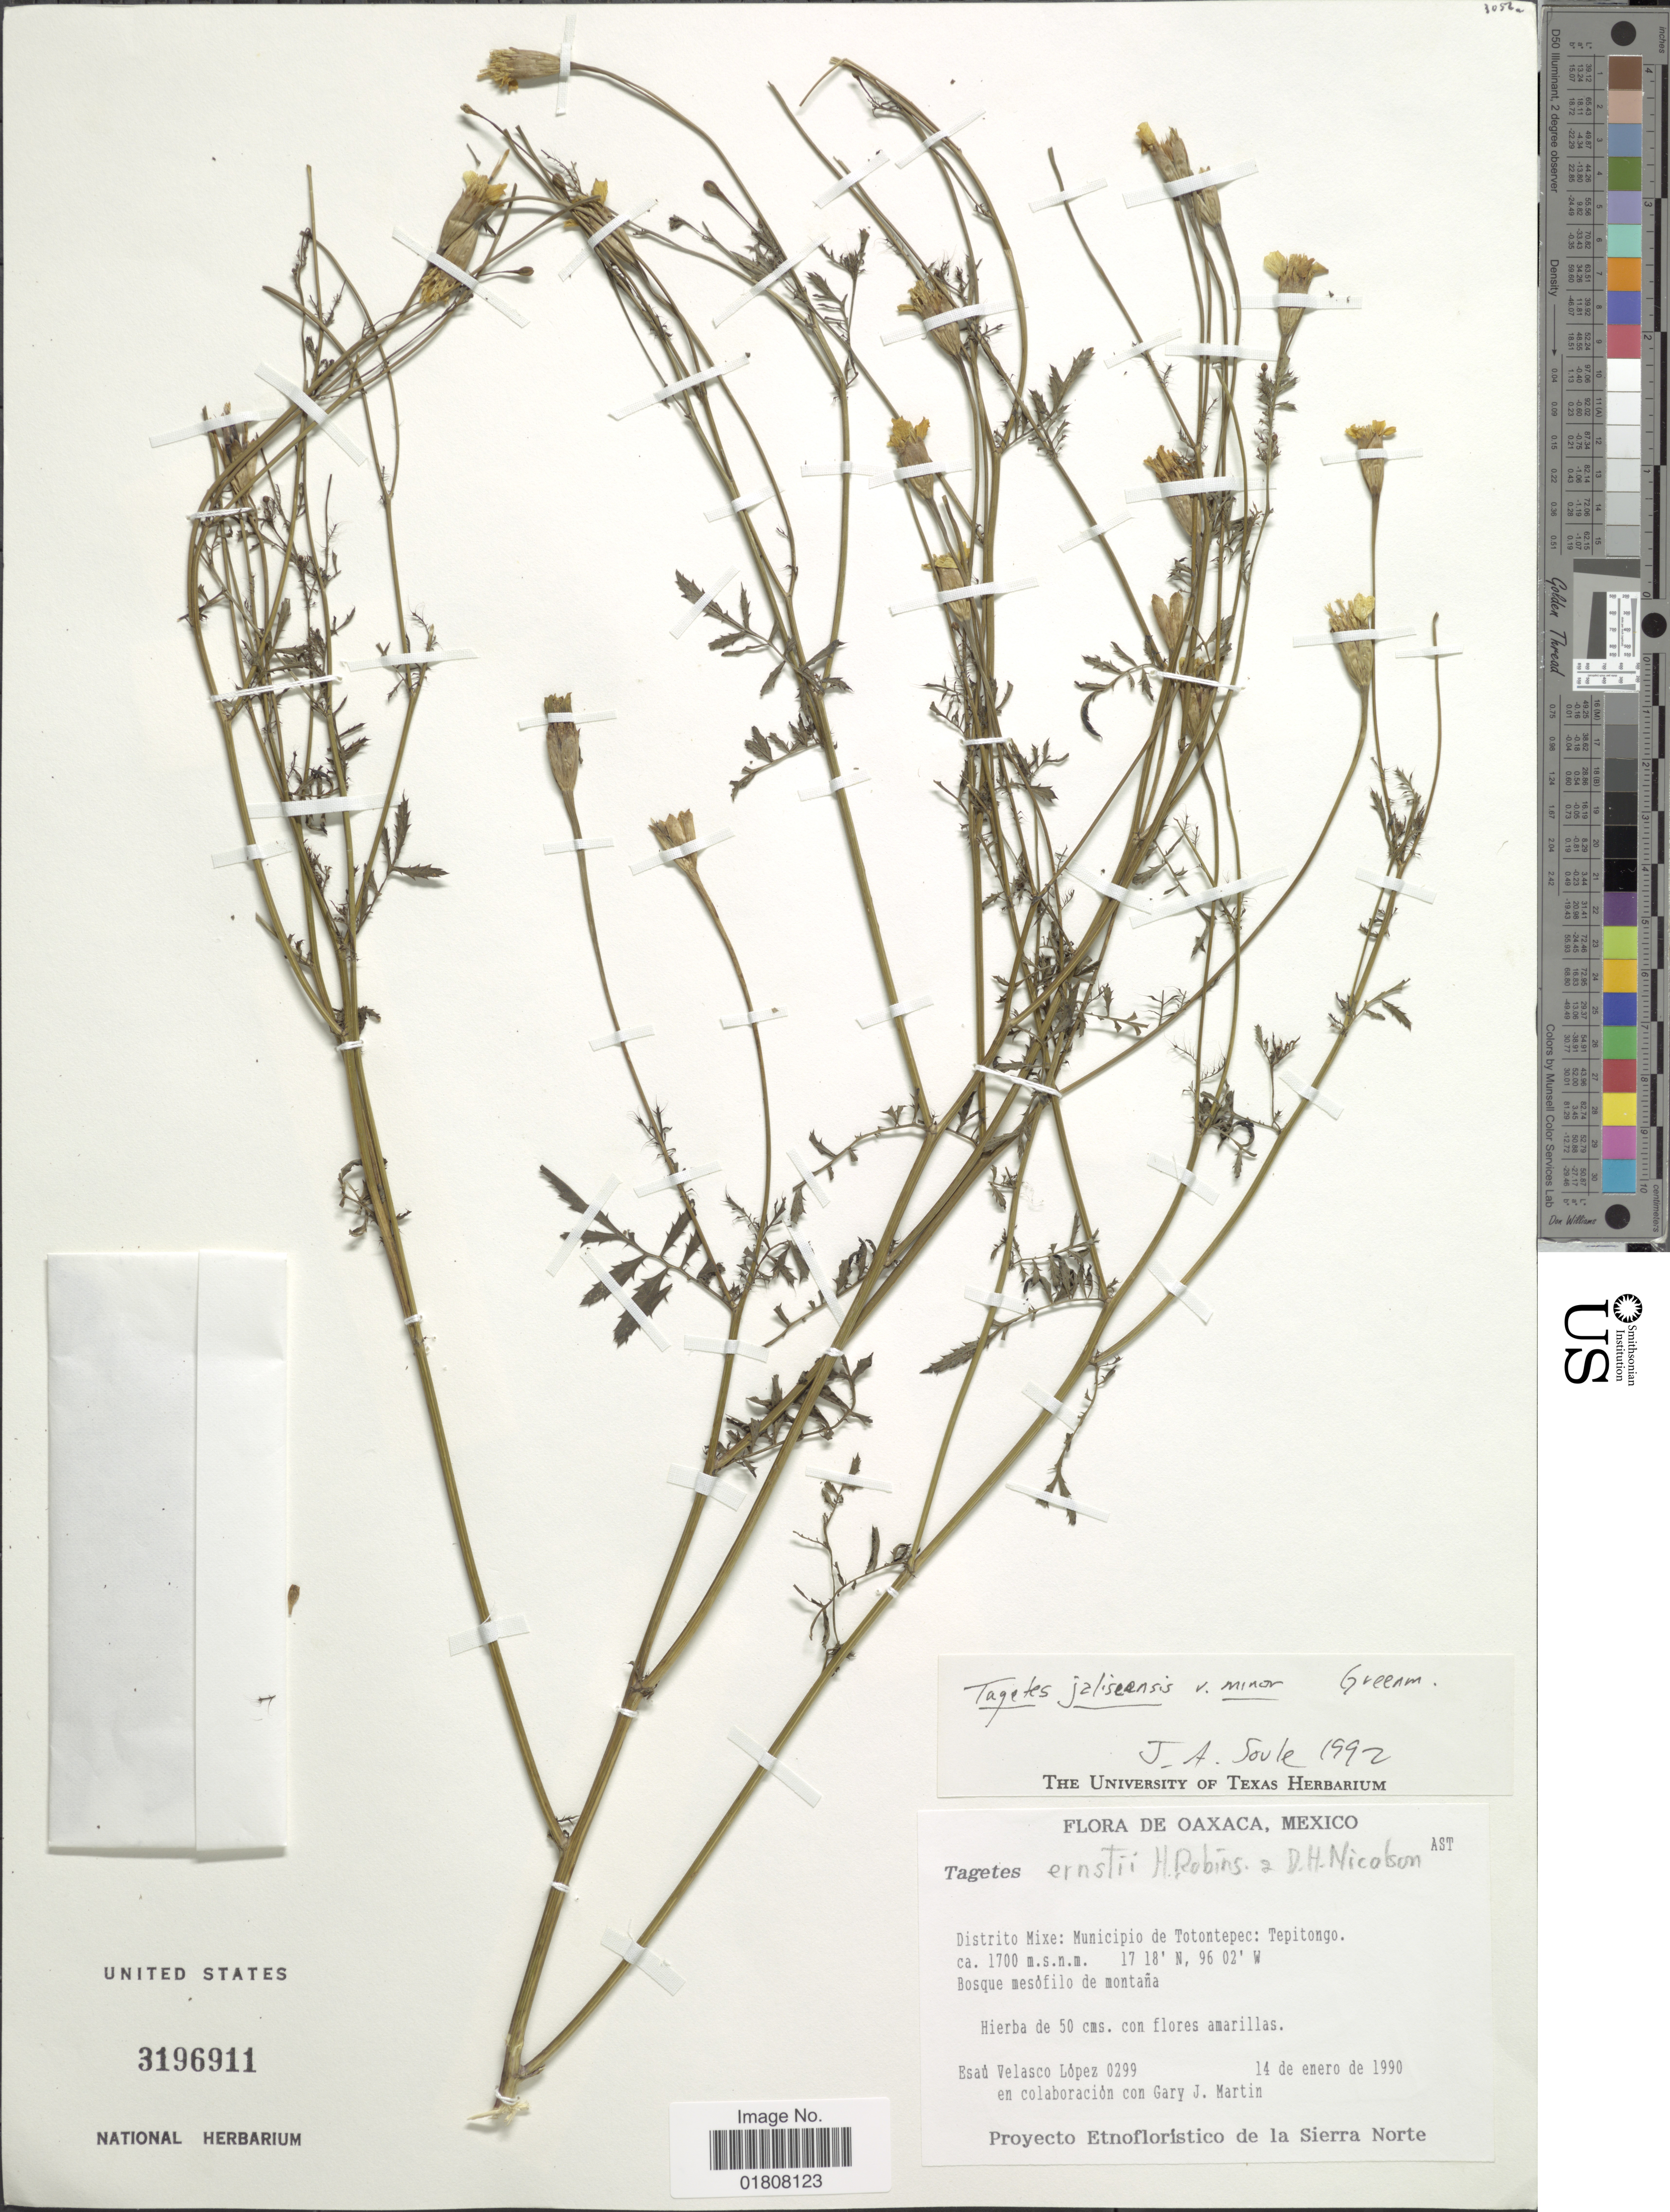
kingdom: Plantae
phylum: Tracheophyta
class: Magnoliopsida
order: Asterales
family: Asteraceae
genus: Tagetes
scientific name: Tagetes jaliscensis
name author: Greenm.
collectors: E. López & G. J. Martin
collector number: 0299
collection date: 1990-01-14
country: Mexico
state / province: Oaxaca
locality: Distrito Mixe, Municipio de Totontepec, Tepitongo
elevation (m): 1700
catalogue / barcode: US 3196911